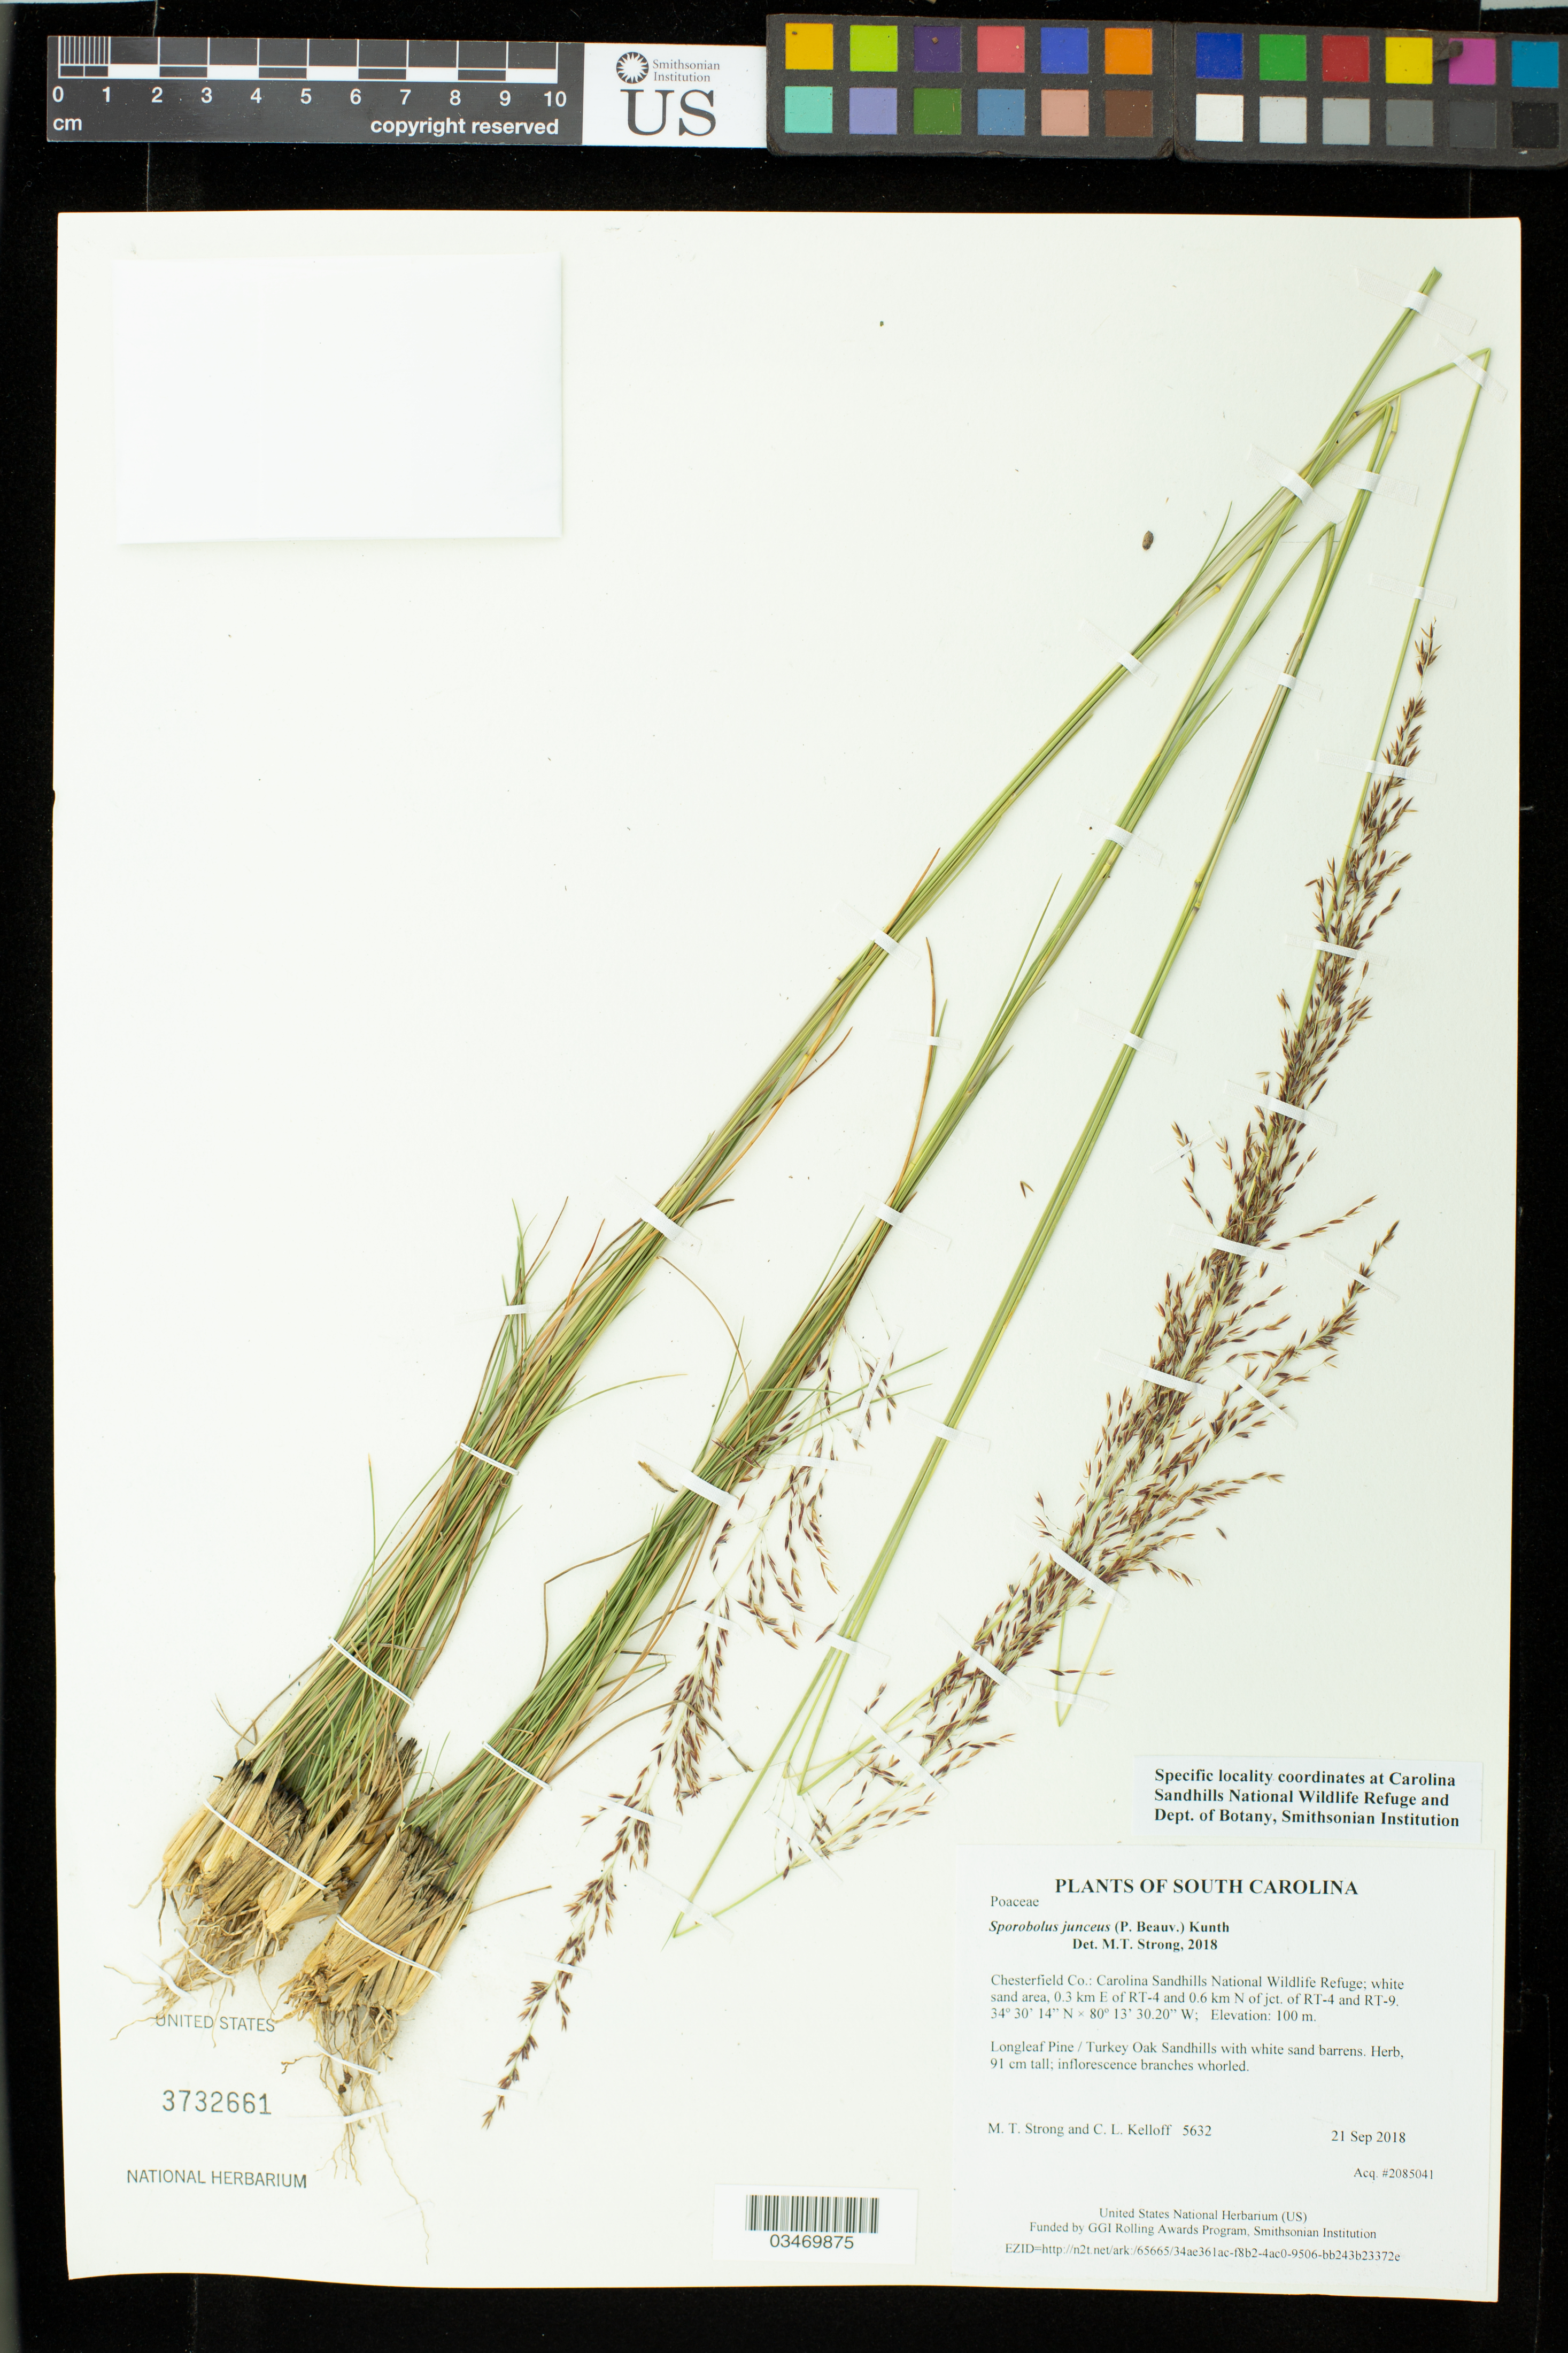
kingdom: Plantae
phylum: Tracheophyta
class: Liliopsida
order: Poales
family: Poaceae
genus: Sporobolus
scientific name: Sporobolus junceus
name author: (P. Beauv.) Kunth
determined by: Strong, M. T., (US), Smithsonian Institution - National Museum of Natural History (UNITED STATES)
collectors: M. T. Strong & C. L. Kelloff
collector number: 5632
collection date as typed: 21 Sep 2018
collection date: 2018-09-21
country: United States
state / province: South Carolina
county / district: Chesterfield Co.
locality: Carolina Sandhills National Wildlife Refuge; white sand area, 0.3 km E of RT-4 and 0.6 km N of jct. of RT-4 and RT-9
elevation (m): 100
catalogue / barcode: US 3732661